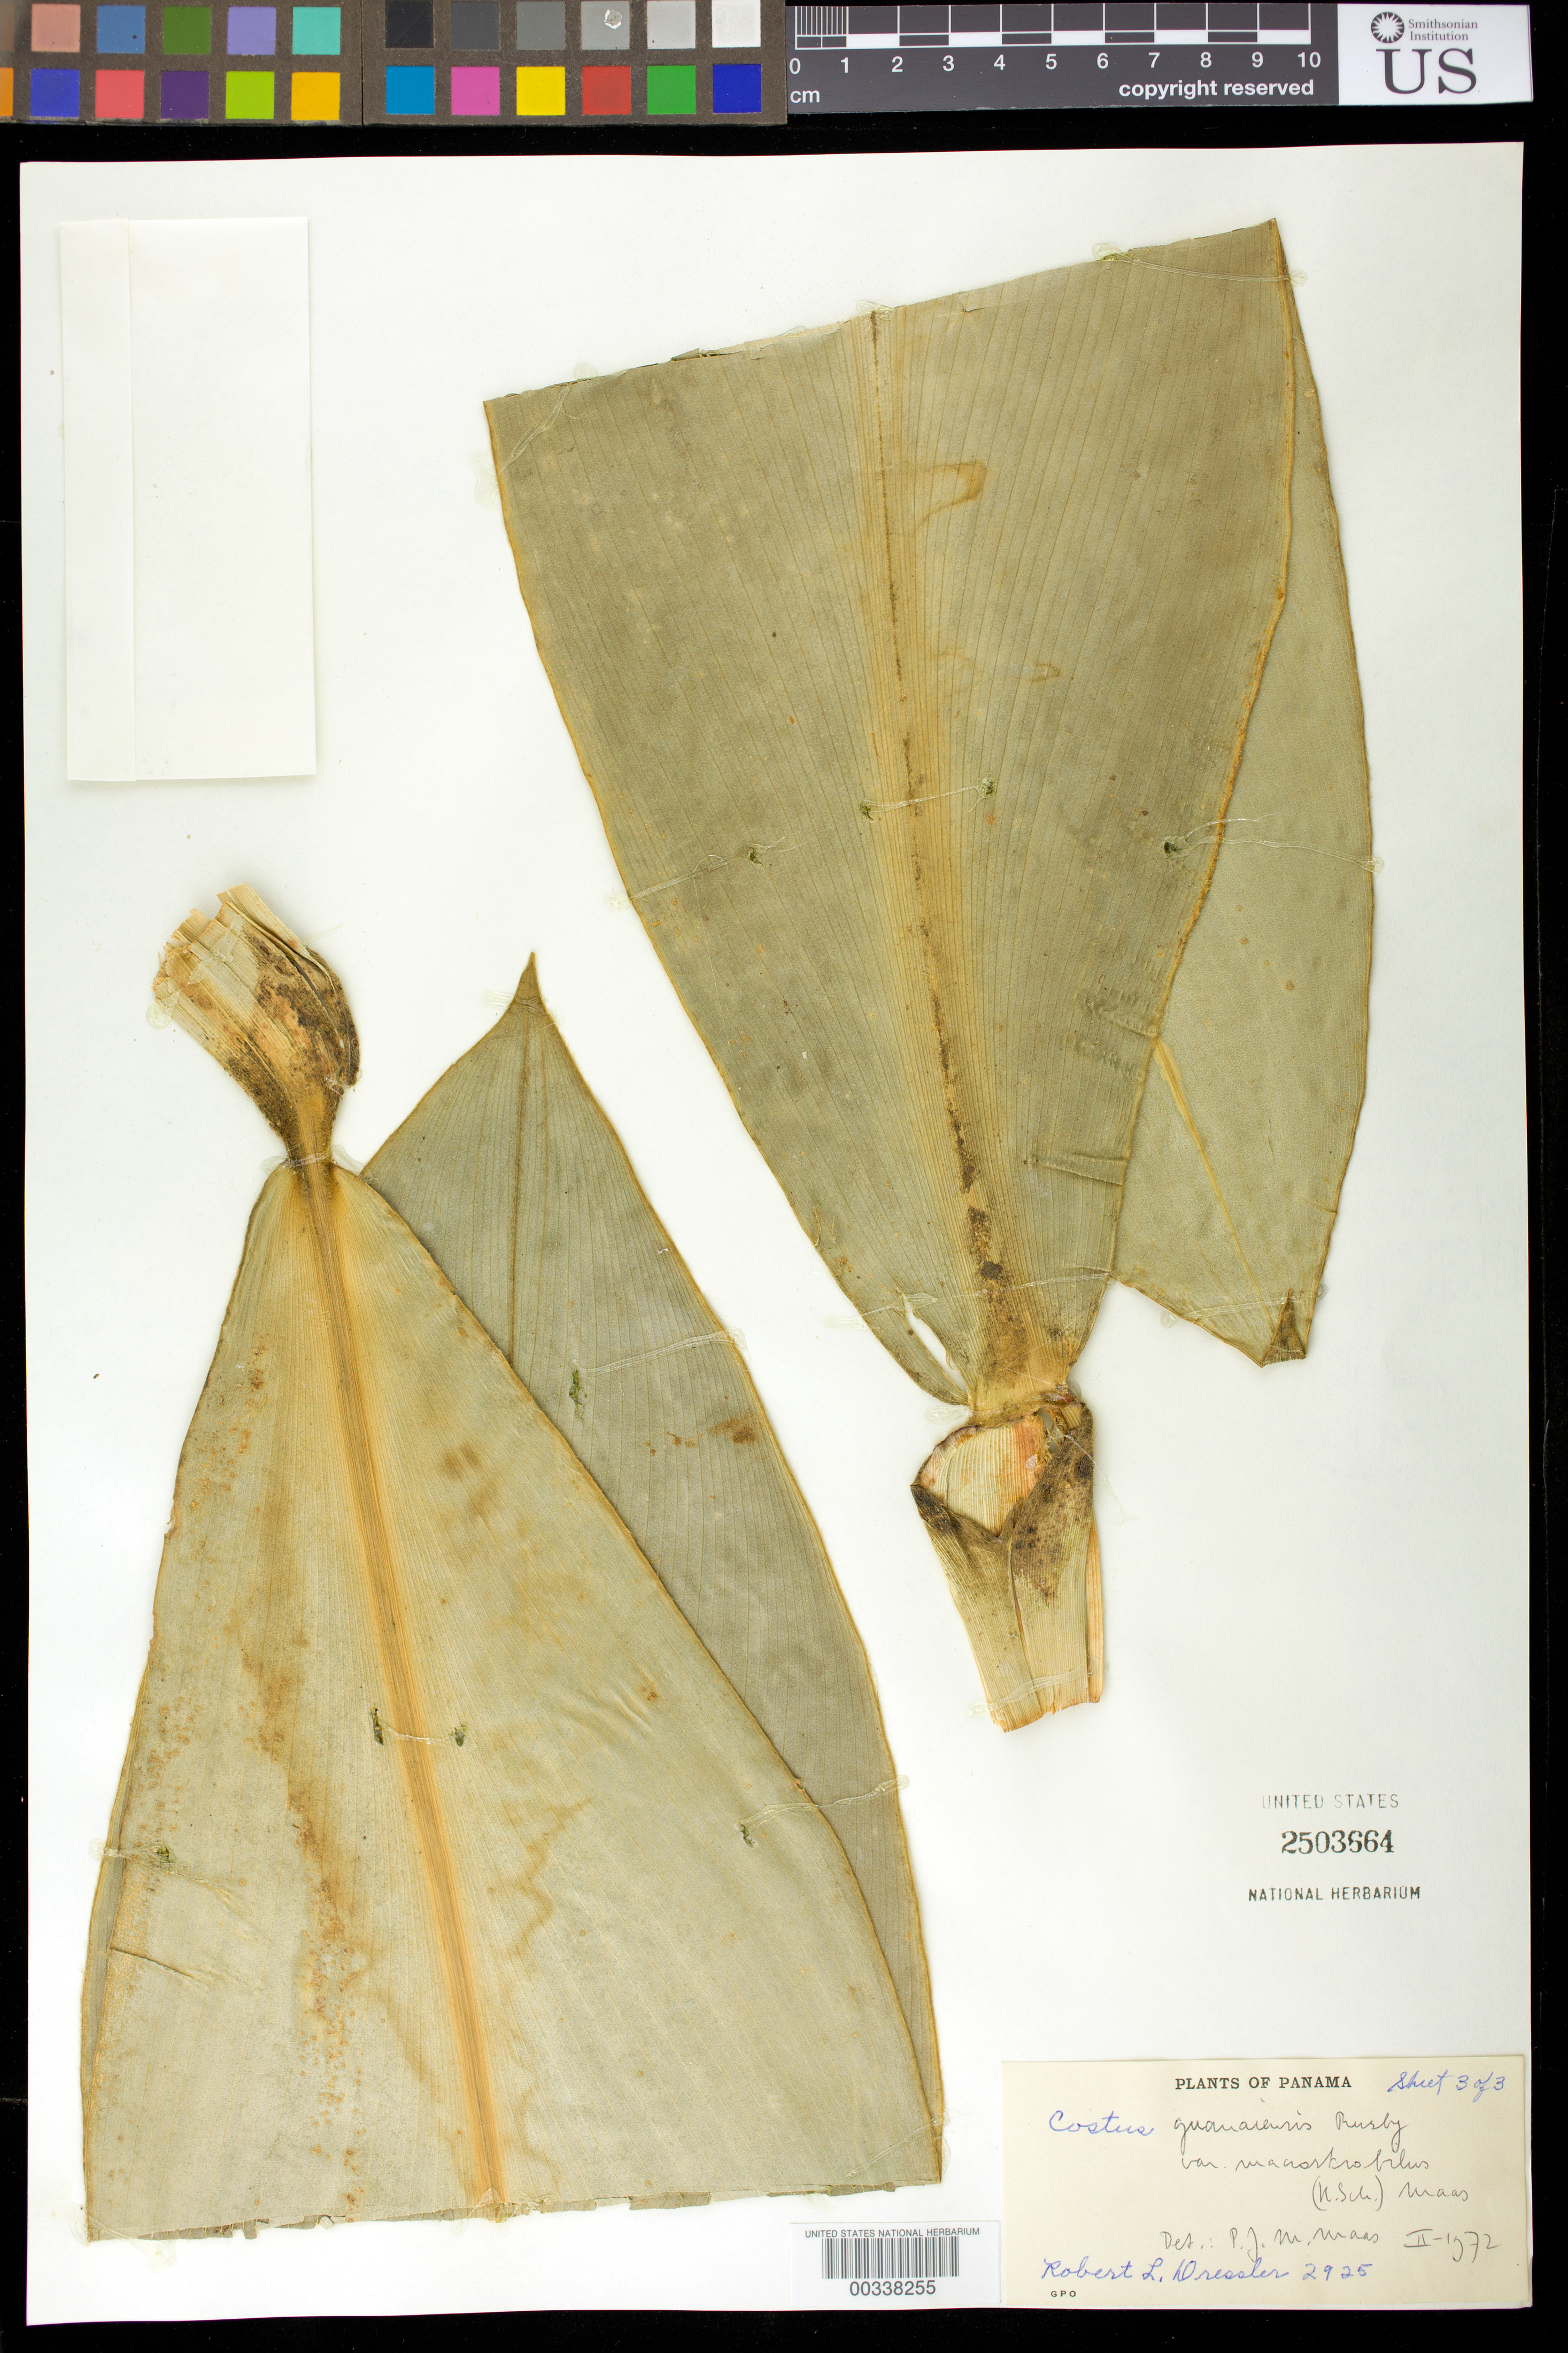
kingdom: Plantae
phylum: Tracheophyta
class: Liliopsida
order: Zingiberales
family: Costaceae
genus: Costus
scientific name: Costus guanaiensis var. macrostrobilis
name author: (K. Schum.) Maas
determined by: Maas, Paul J. M.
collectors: R. Dressler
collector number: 2925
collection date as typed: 17 Jul 1964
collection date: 1964-07-17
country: Panama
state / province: Colón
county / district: Canal Zone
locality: Navy Reservation, N of Gamboa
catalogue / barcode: US 2503664